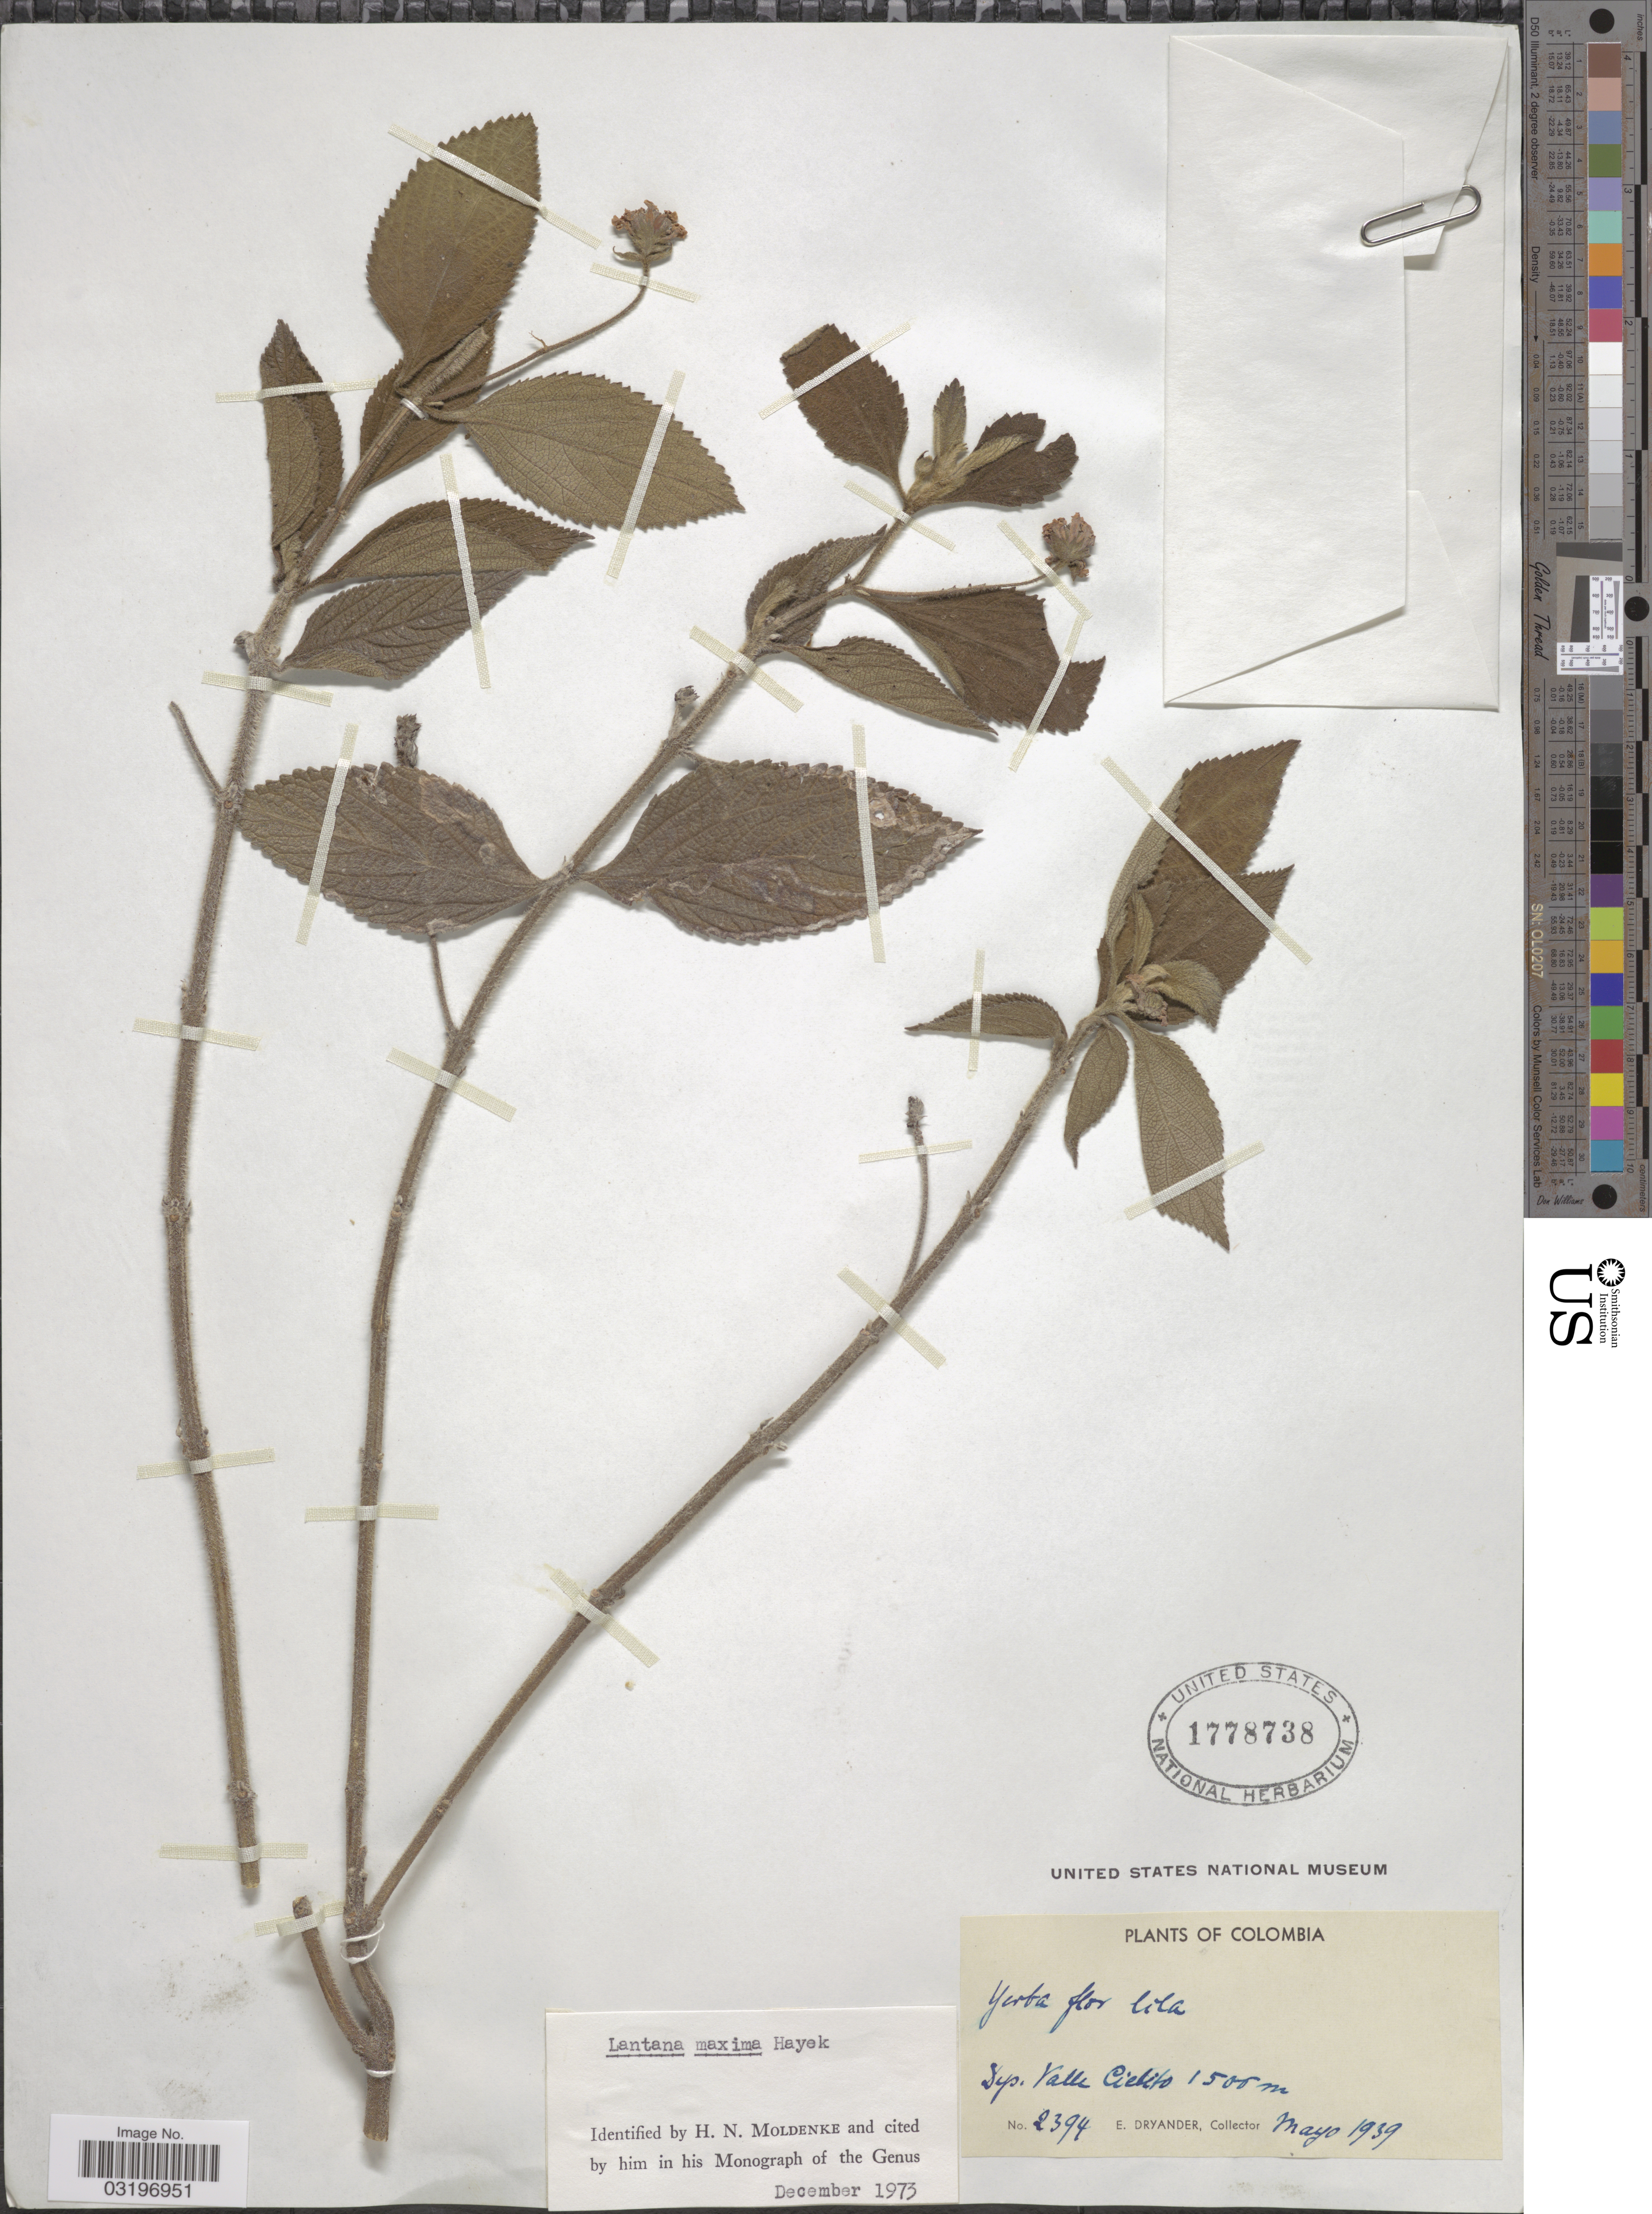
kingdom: Plantae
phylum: Tracheophyta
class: Magnoliopsida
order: Lamiales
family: Verbenaceae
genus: Lantana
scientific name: Lantana maxima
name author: Hayek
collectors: E. Dryander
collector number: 2394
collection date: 1939-05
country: Colombia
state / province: Valle del Cauca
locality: Dep. Valle Cielito.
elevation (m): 1500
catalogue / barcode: US 1778738